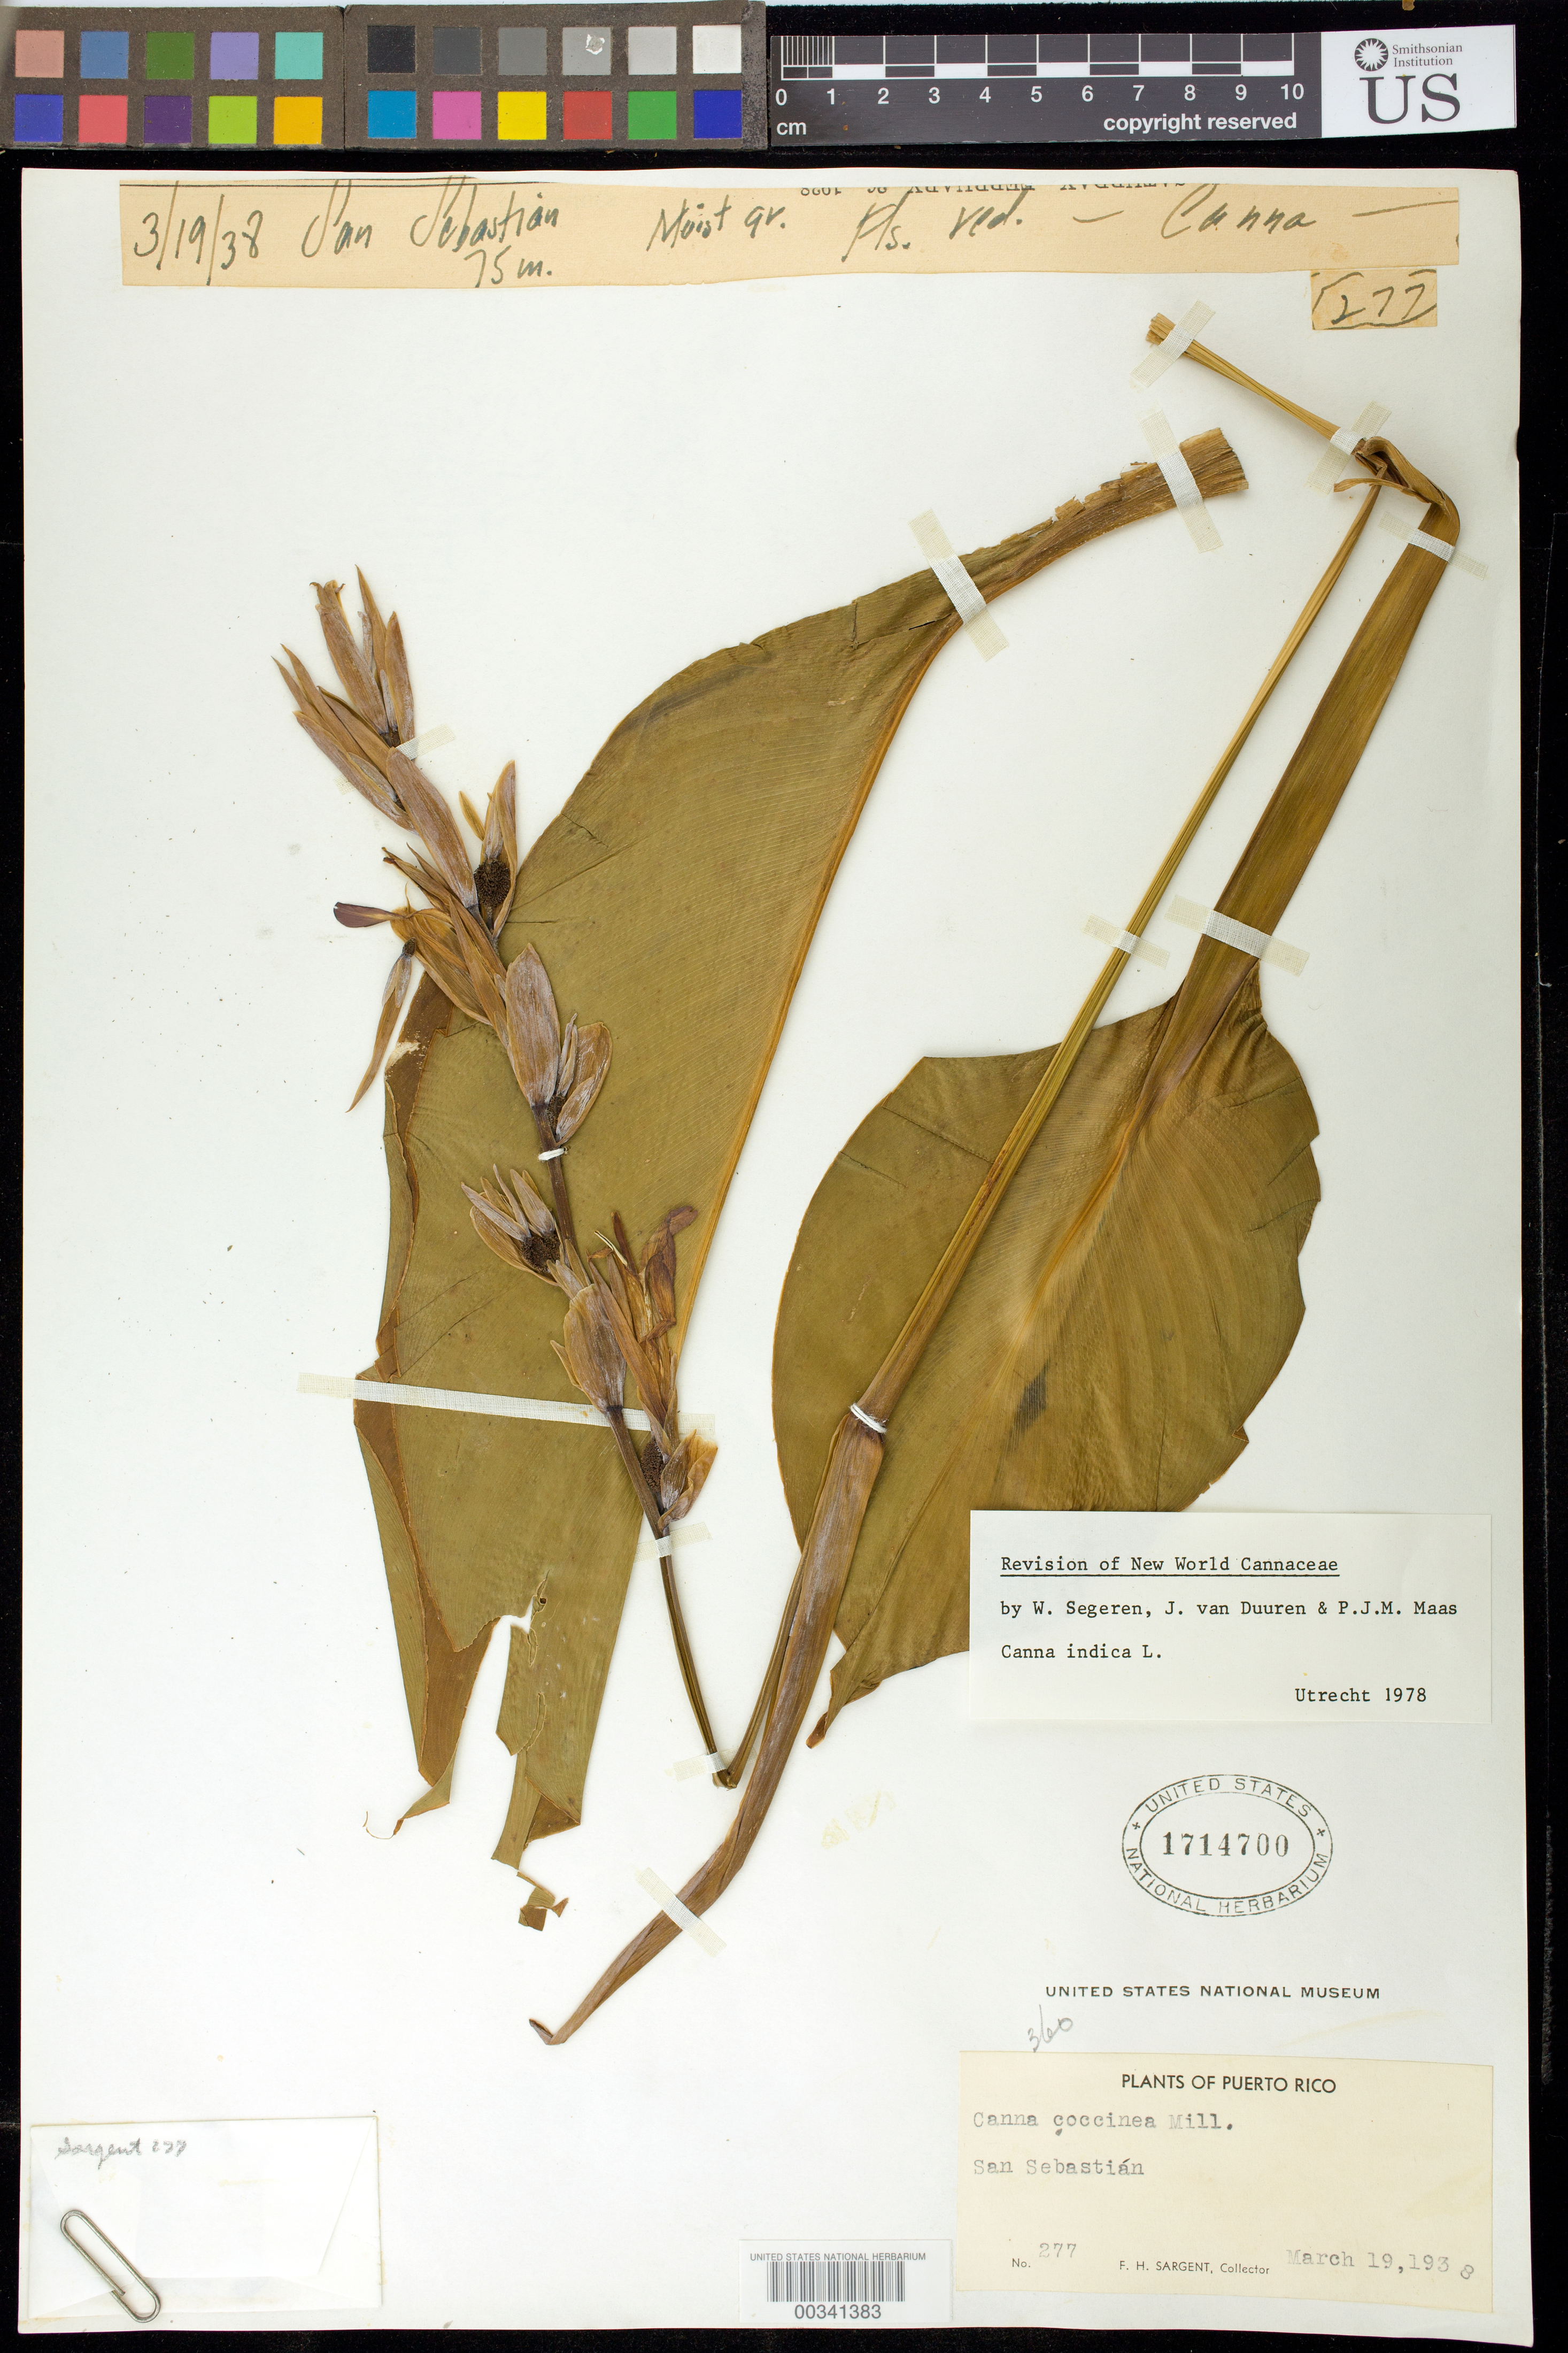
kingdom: Plantae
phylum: Tracheophyta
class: Liliopsida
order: Zingiberales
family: Cannaceae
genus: Canna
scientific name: Canna indica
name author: L.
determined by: Segeren, W.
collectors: F. H. Sargent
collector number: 277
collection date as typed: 19 Mar 1938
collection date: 1938-03-19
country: Puerto Rico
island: Greater Antilles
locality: San sebastian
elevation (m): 75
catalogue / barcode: US 1714700